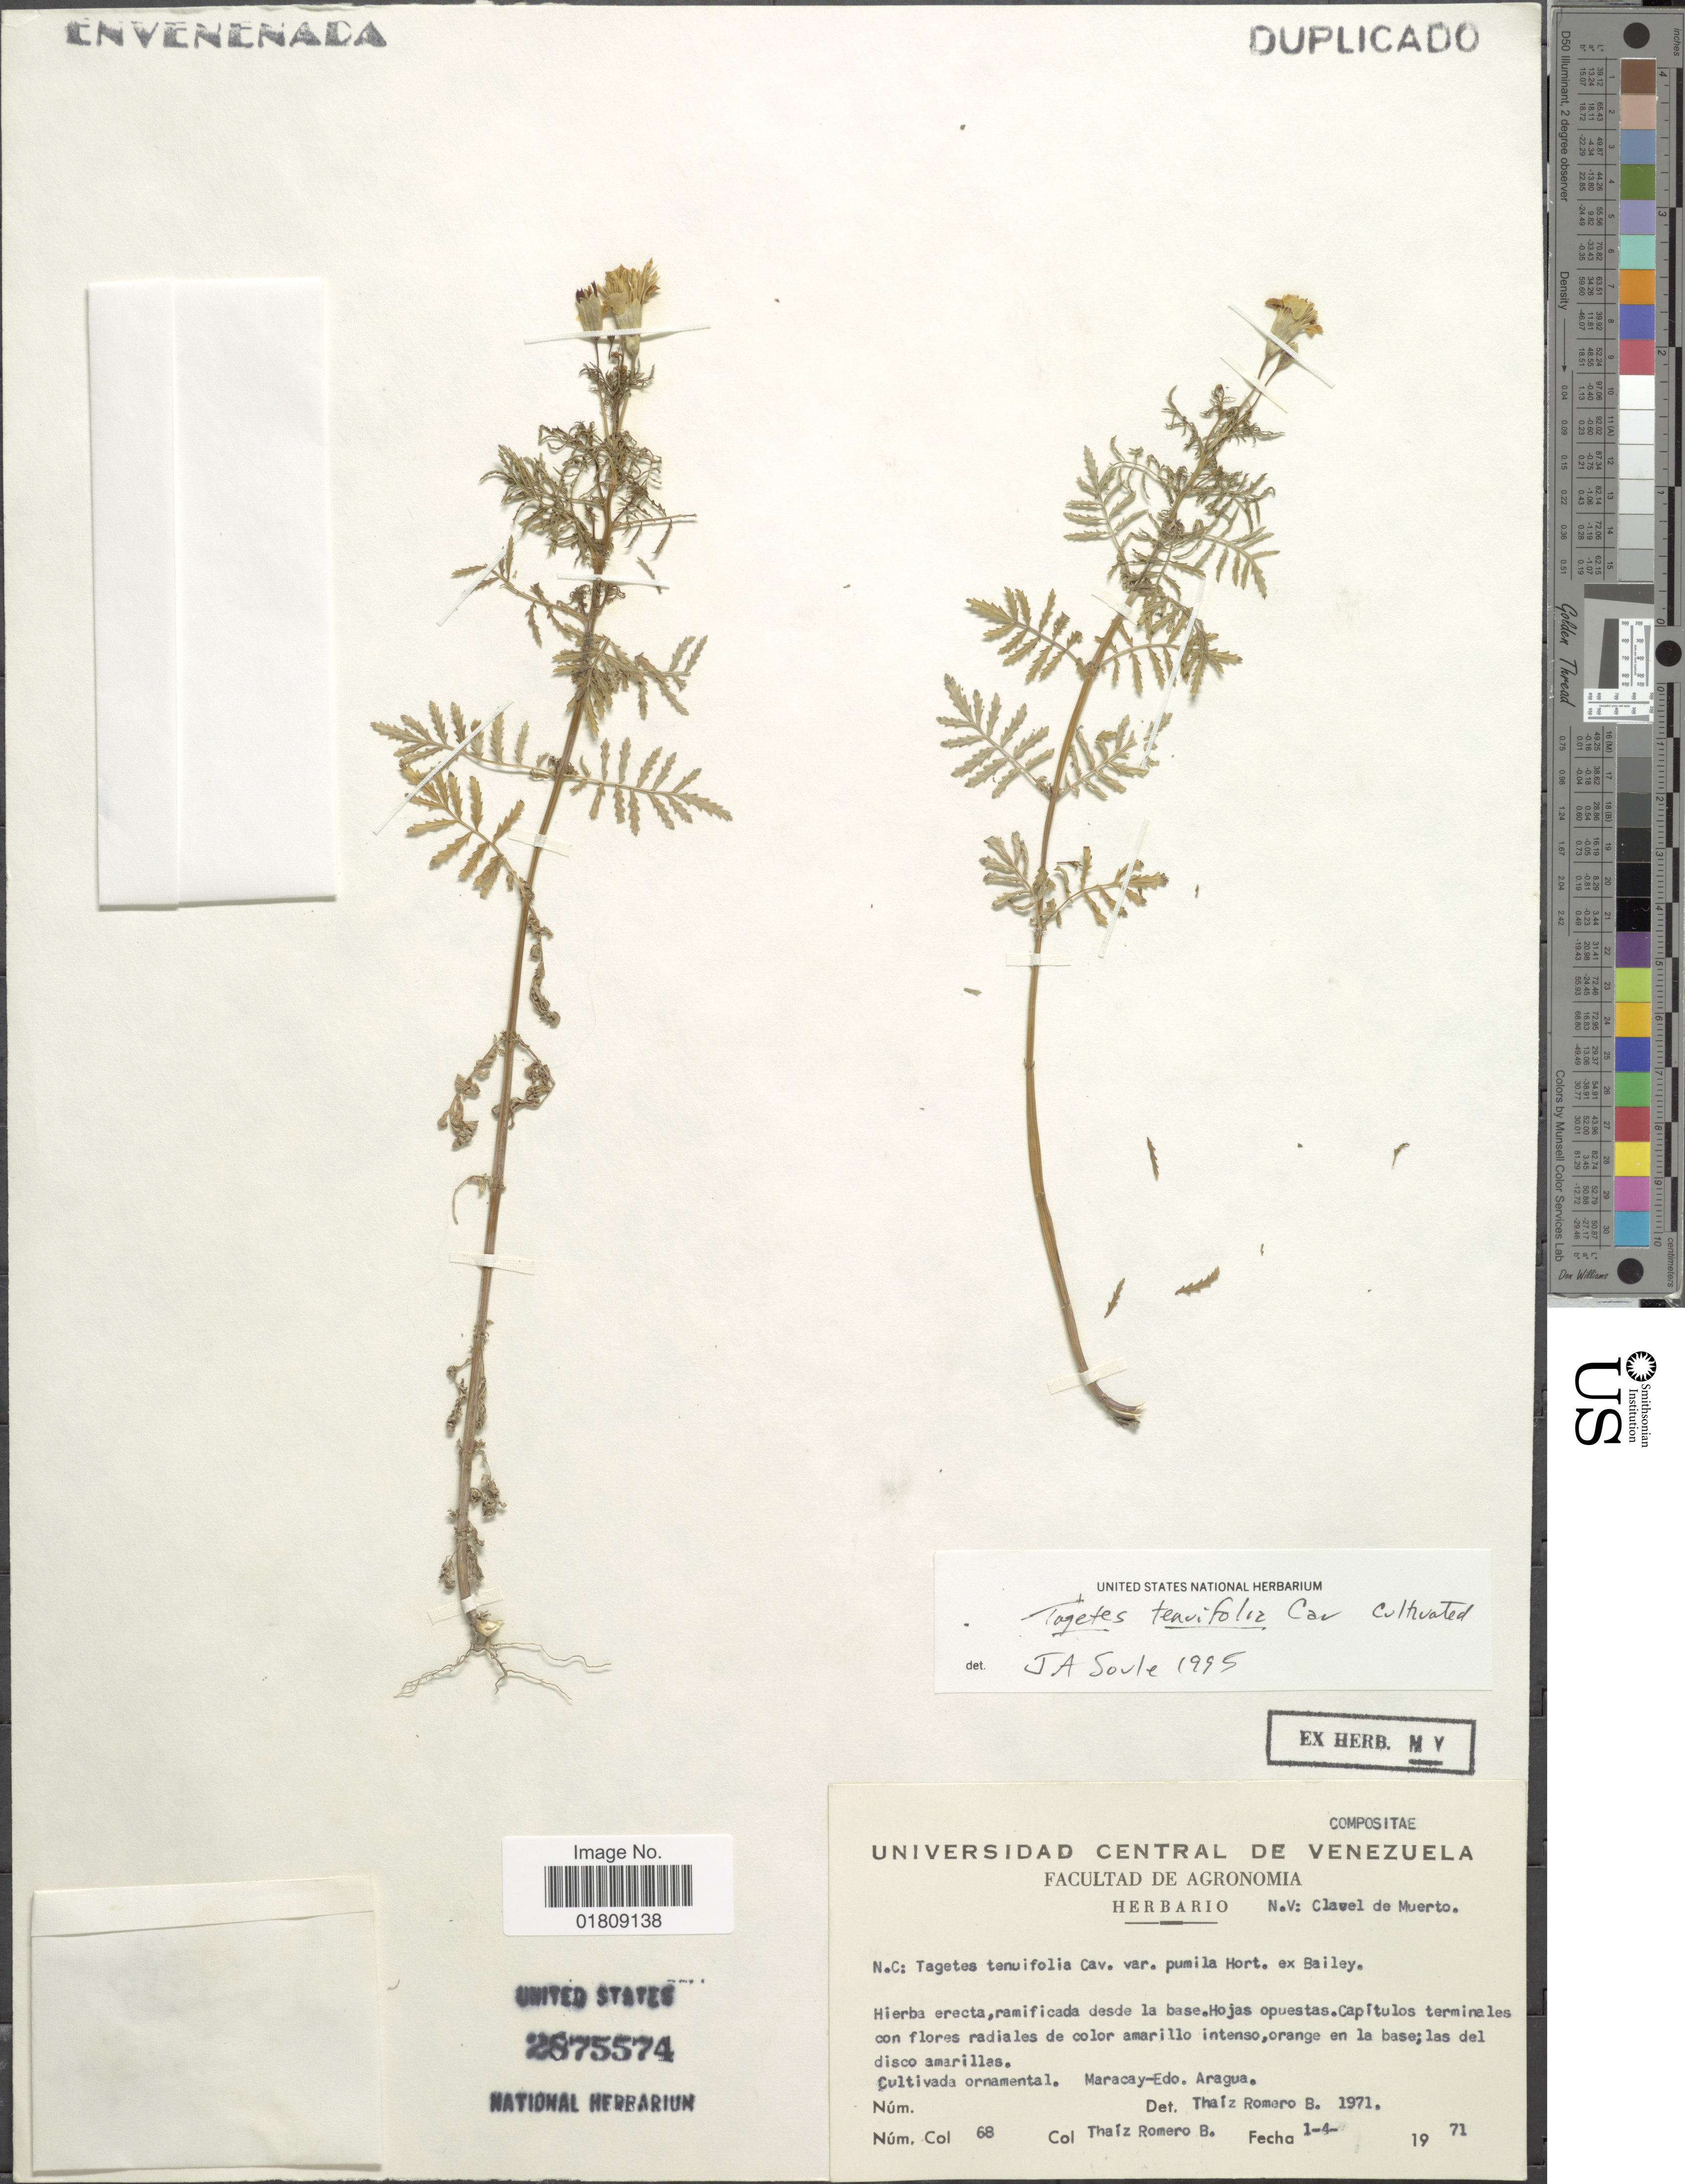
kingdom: Plantae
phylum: Tracheophyta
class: Magnoliopsida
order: Asterales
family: Asteraceae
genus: Tagetes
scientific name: Tagetes tenuifolia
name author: Cav.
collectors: T. Romero B.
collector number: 68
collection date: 1971-04-01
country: Venezuela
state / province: Aragua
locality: Maracay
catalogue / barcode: US 2875574